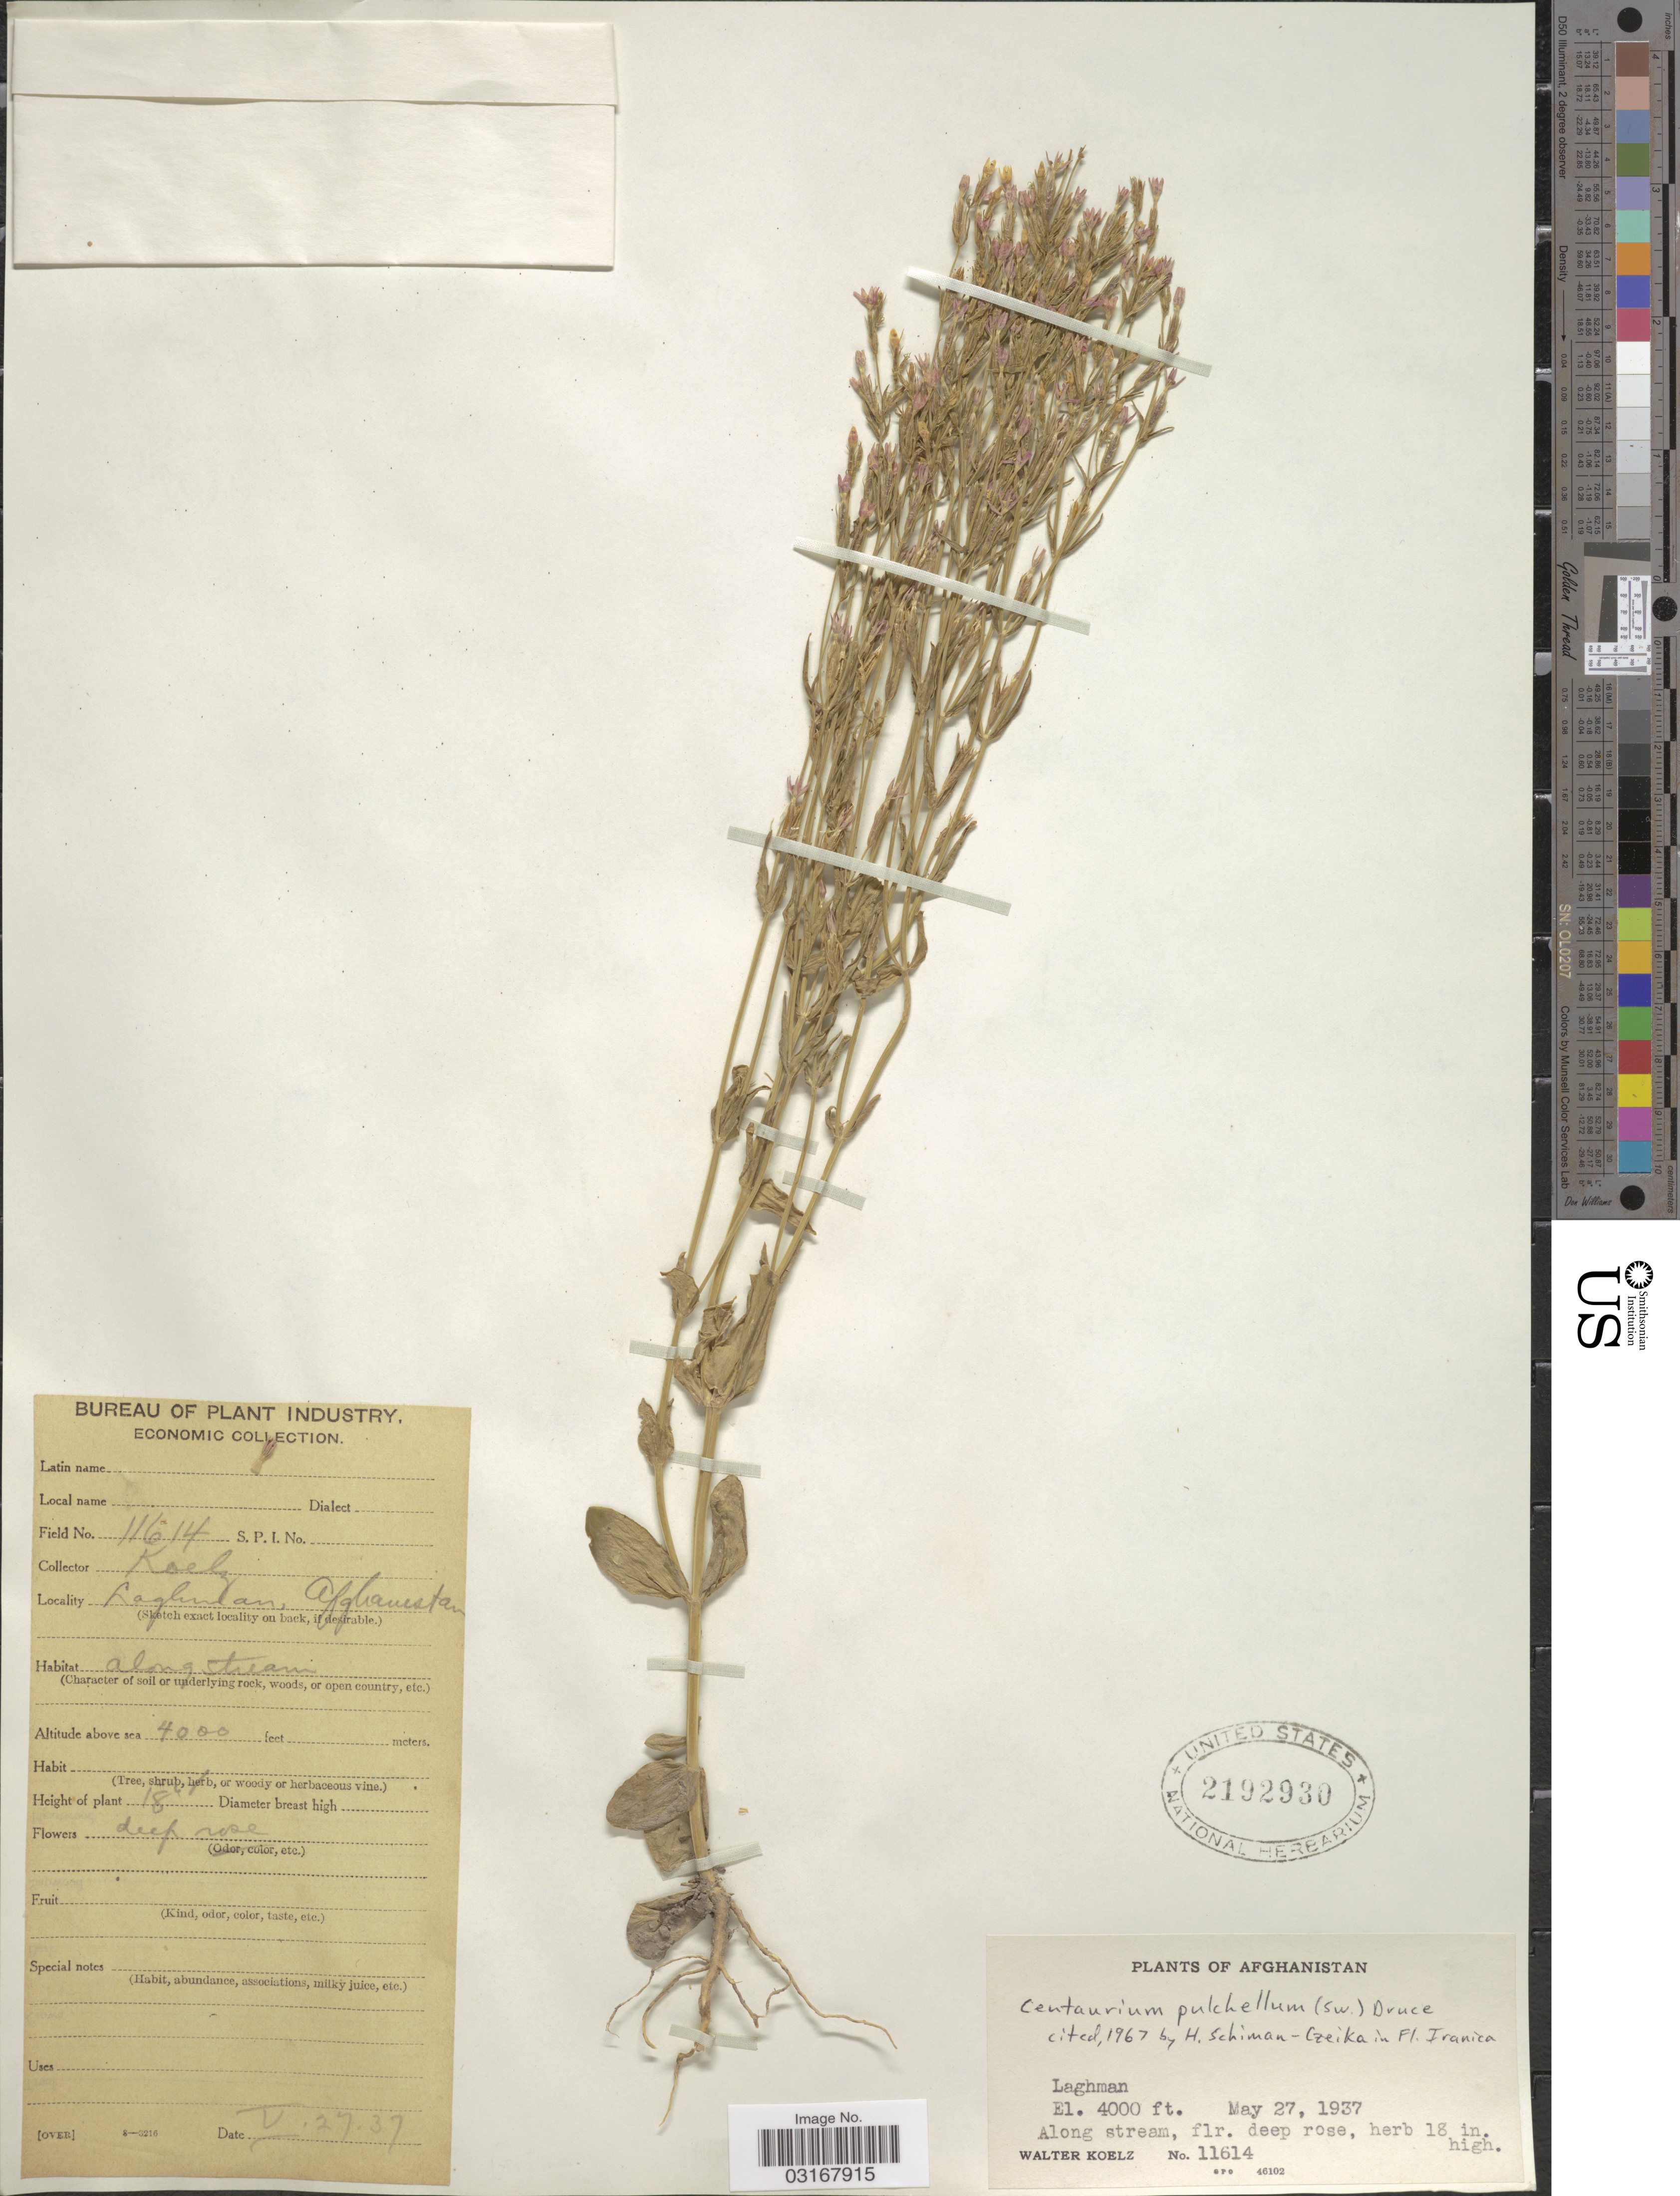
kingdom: Plantae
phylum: Tracheophyta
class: Magnoliopsida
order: Gentianales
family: Gentianaceae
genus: Centaurium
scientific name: Centaurium pulchellum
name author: (Sw.) Druce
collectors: W. N. Koelz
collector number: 11614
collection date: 1937-05-27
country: Afghanistan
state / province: Laghman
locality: Along stream.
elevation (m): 1219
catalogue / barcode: US 2192930